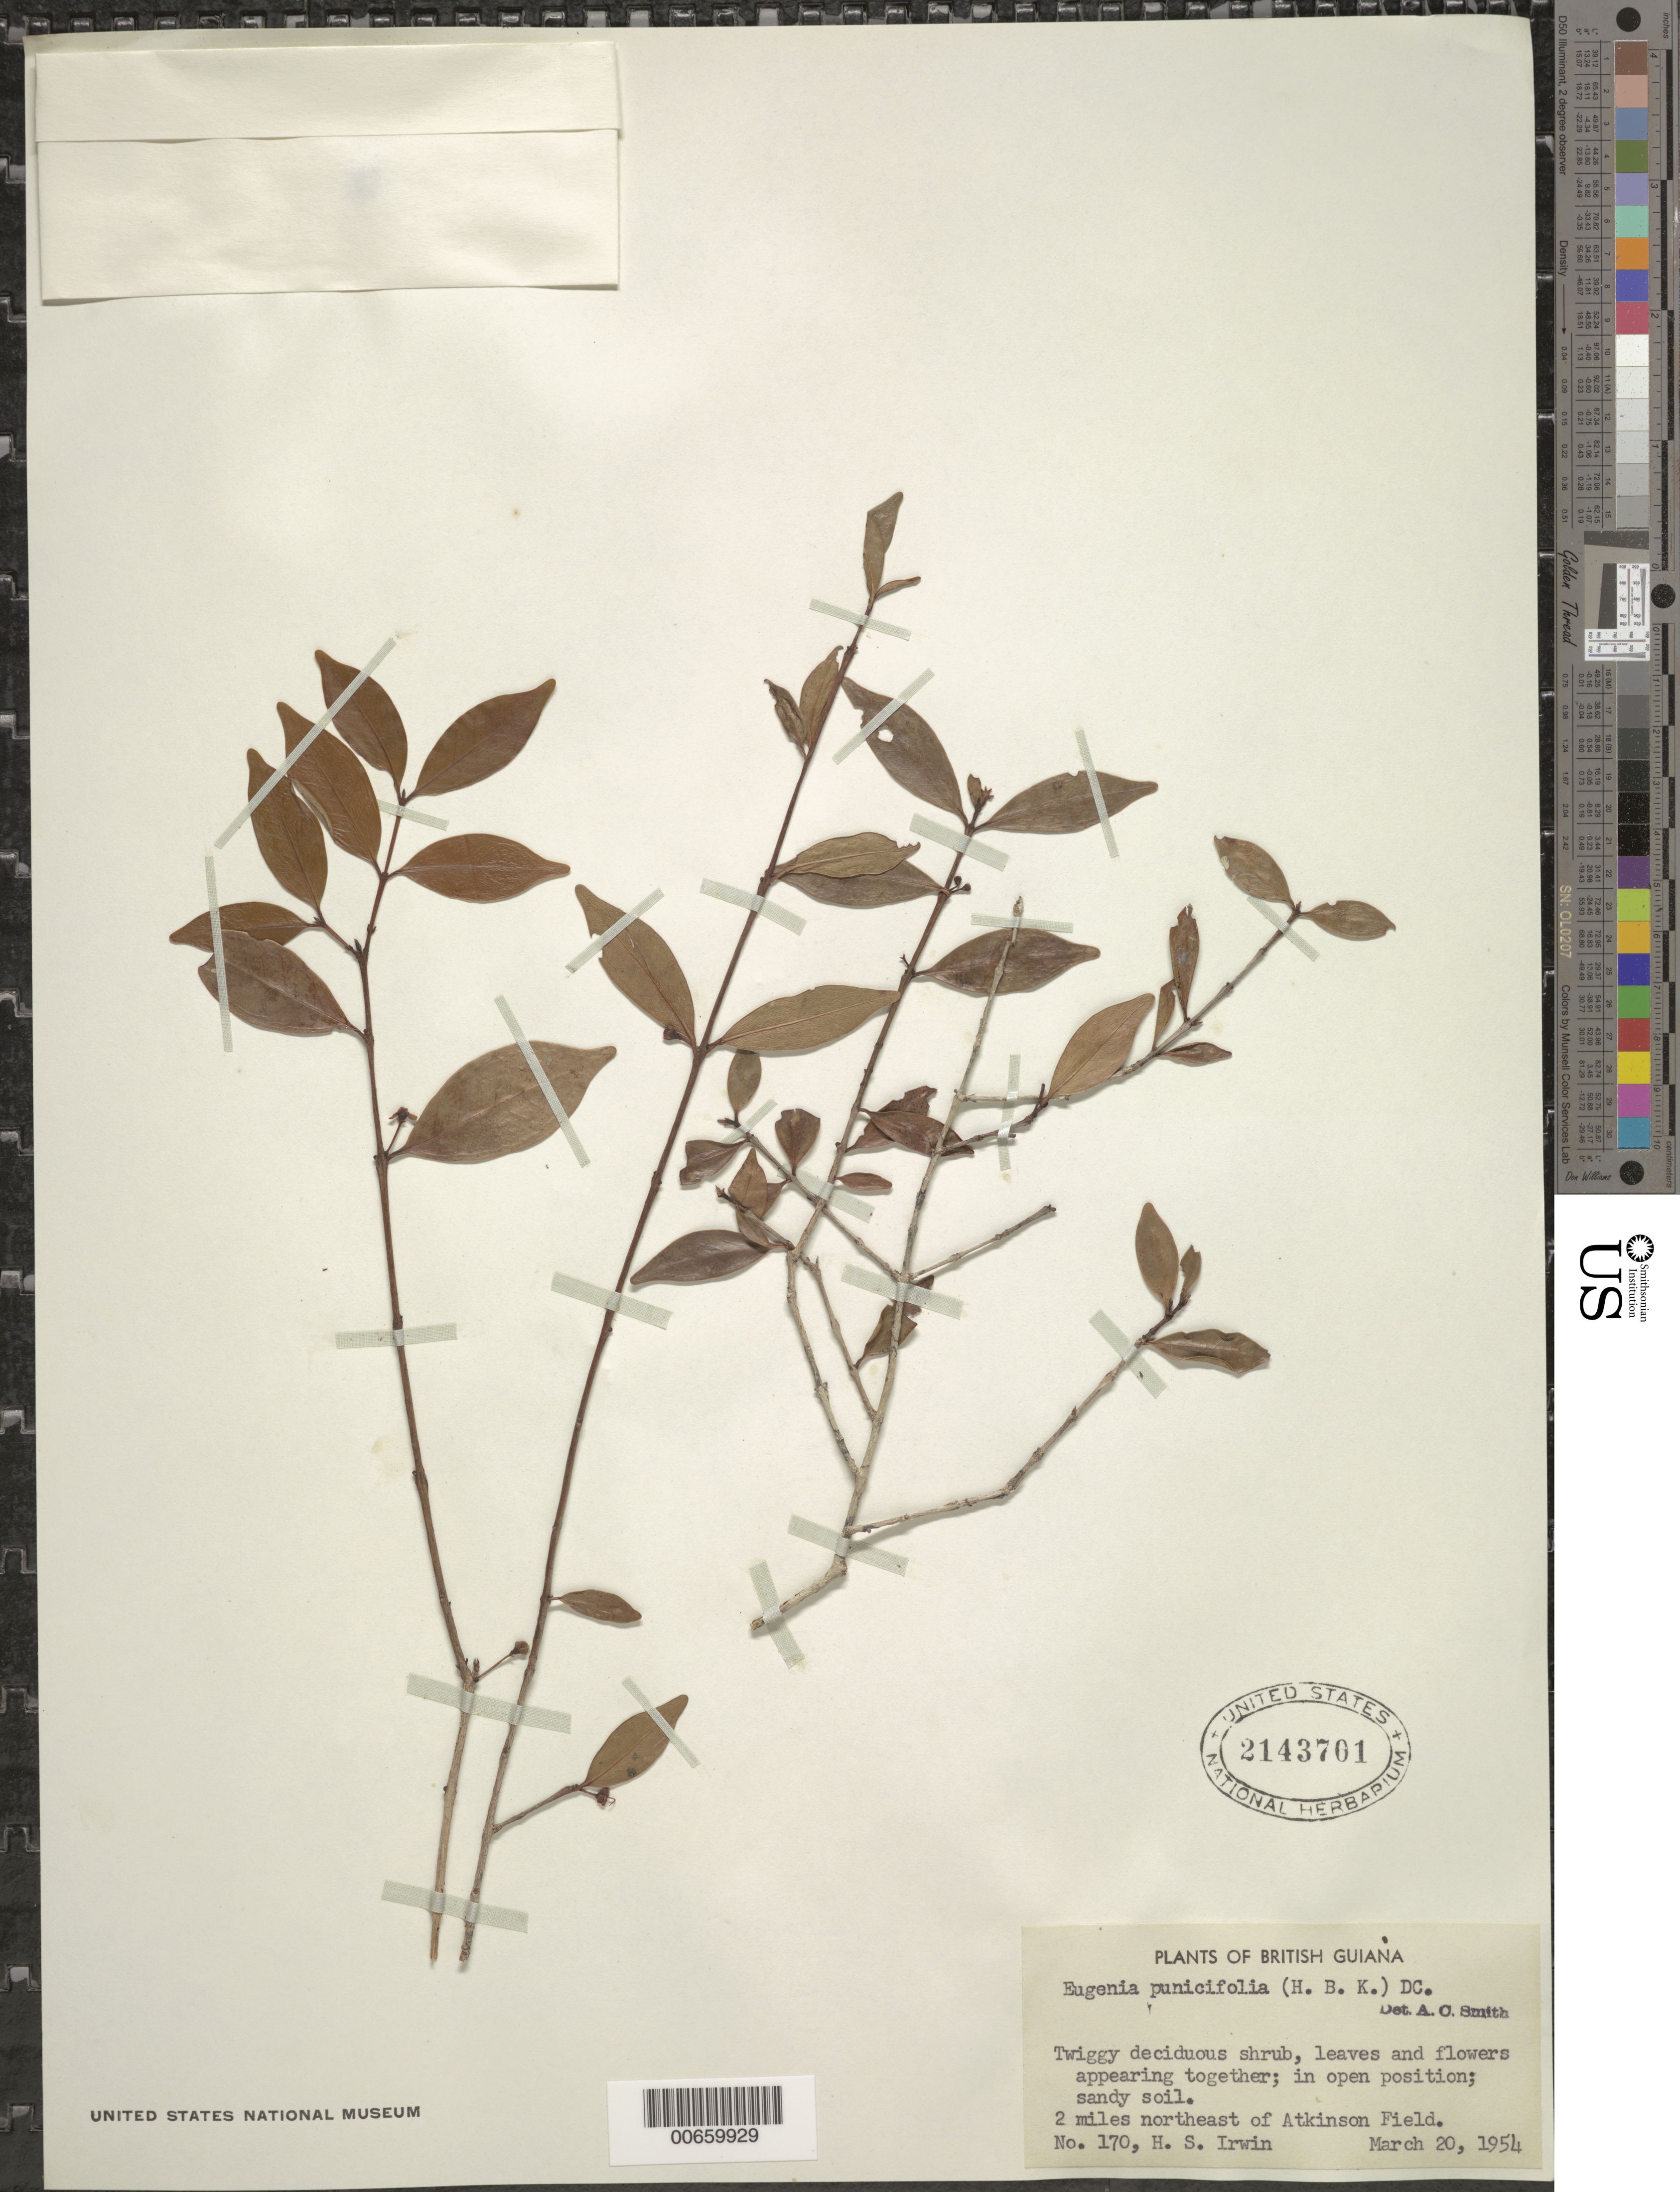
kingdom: Plantae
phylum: Tracheophyta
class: Magnoliopsida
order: Myrtales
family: Myrtaceae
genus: Eugenia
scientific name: Eugenia punicifolia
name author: (Kunth) DC.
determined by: Smith, A. C.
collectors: H. Irwin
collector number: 170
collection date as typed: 20-Mar-54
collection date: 1954-03-20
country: Guyana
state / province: Demerara-Mahaica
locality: Atkinson Field, 2 mi. NE of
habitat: Sandy soil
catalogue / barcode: US 2143701